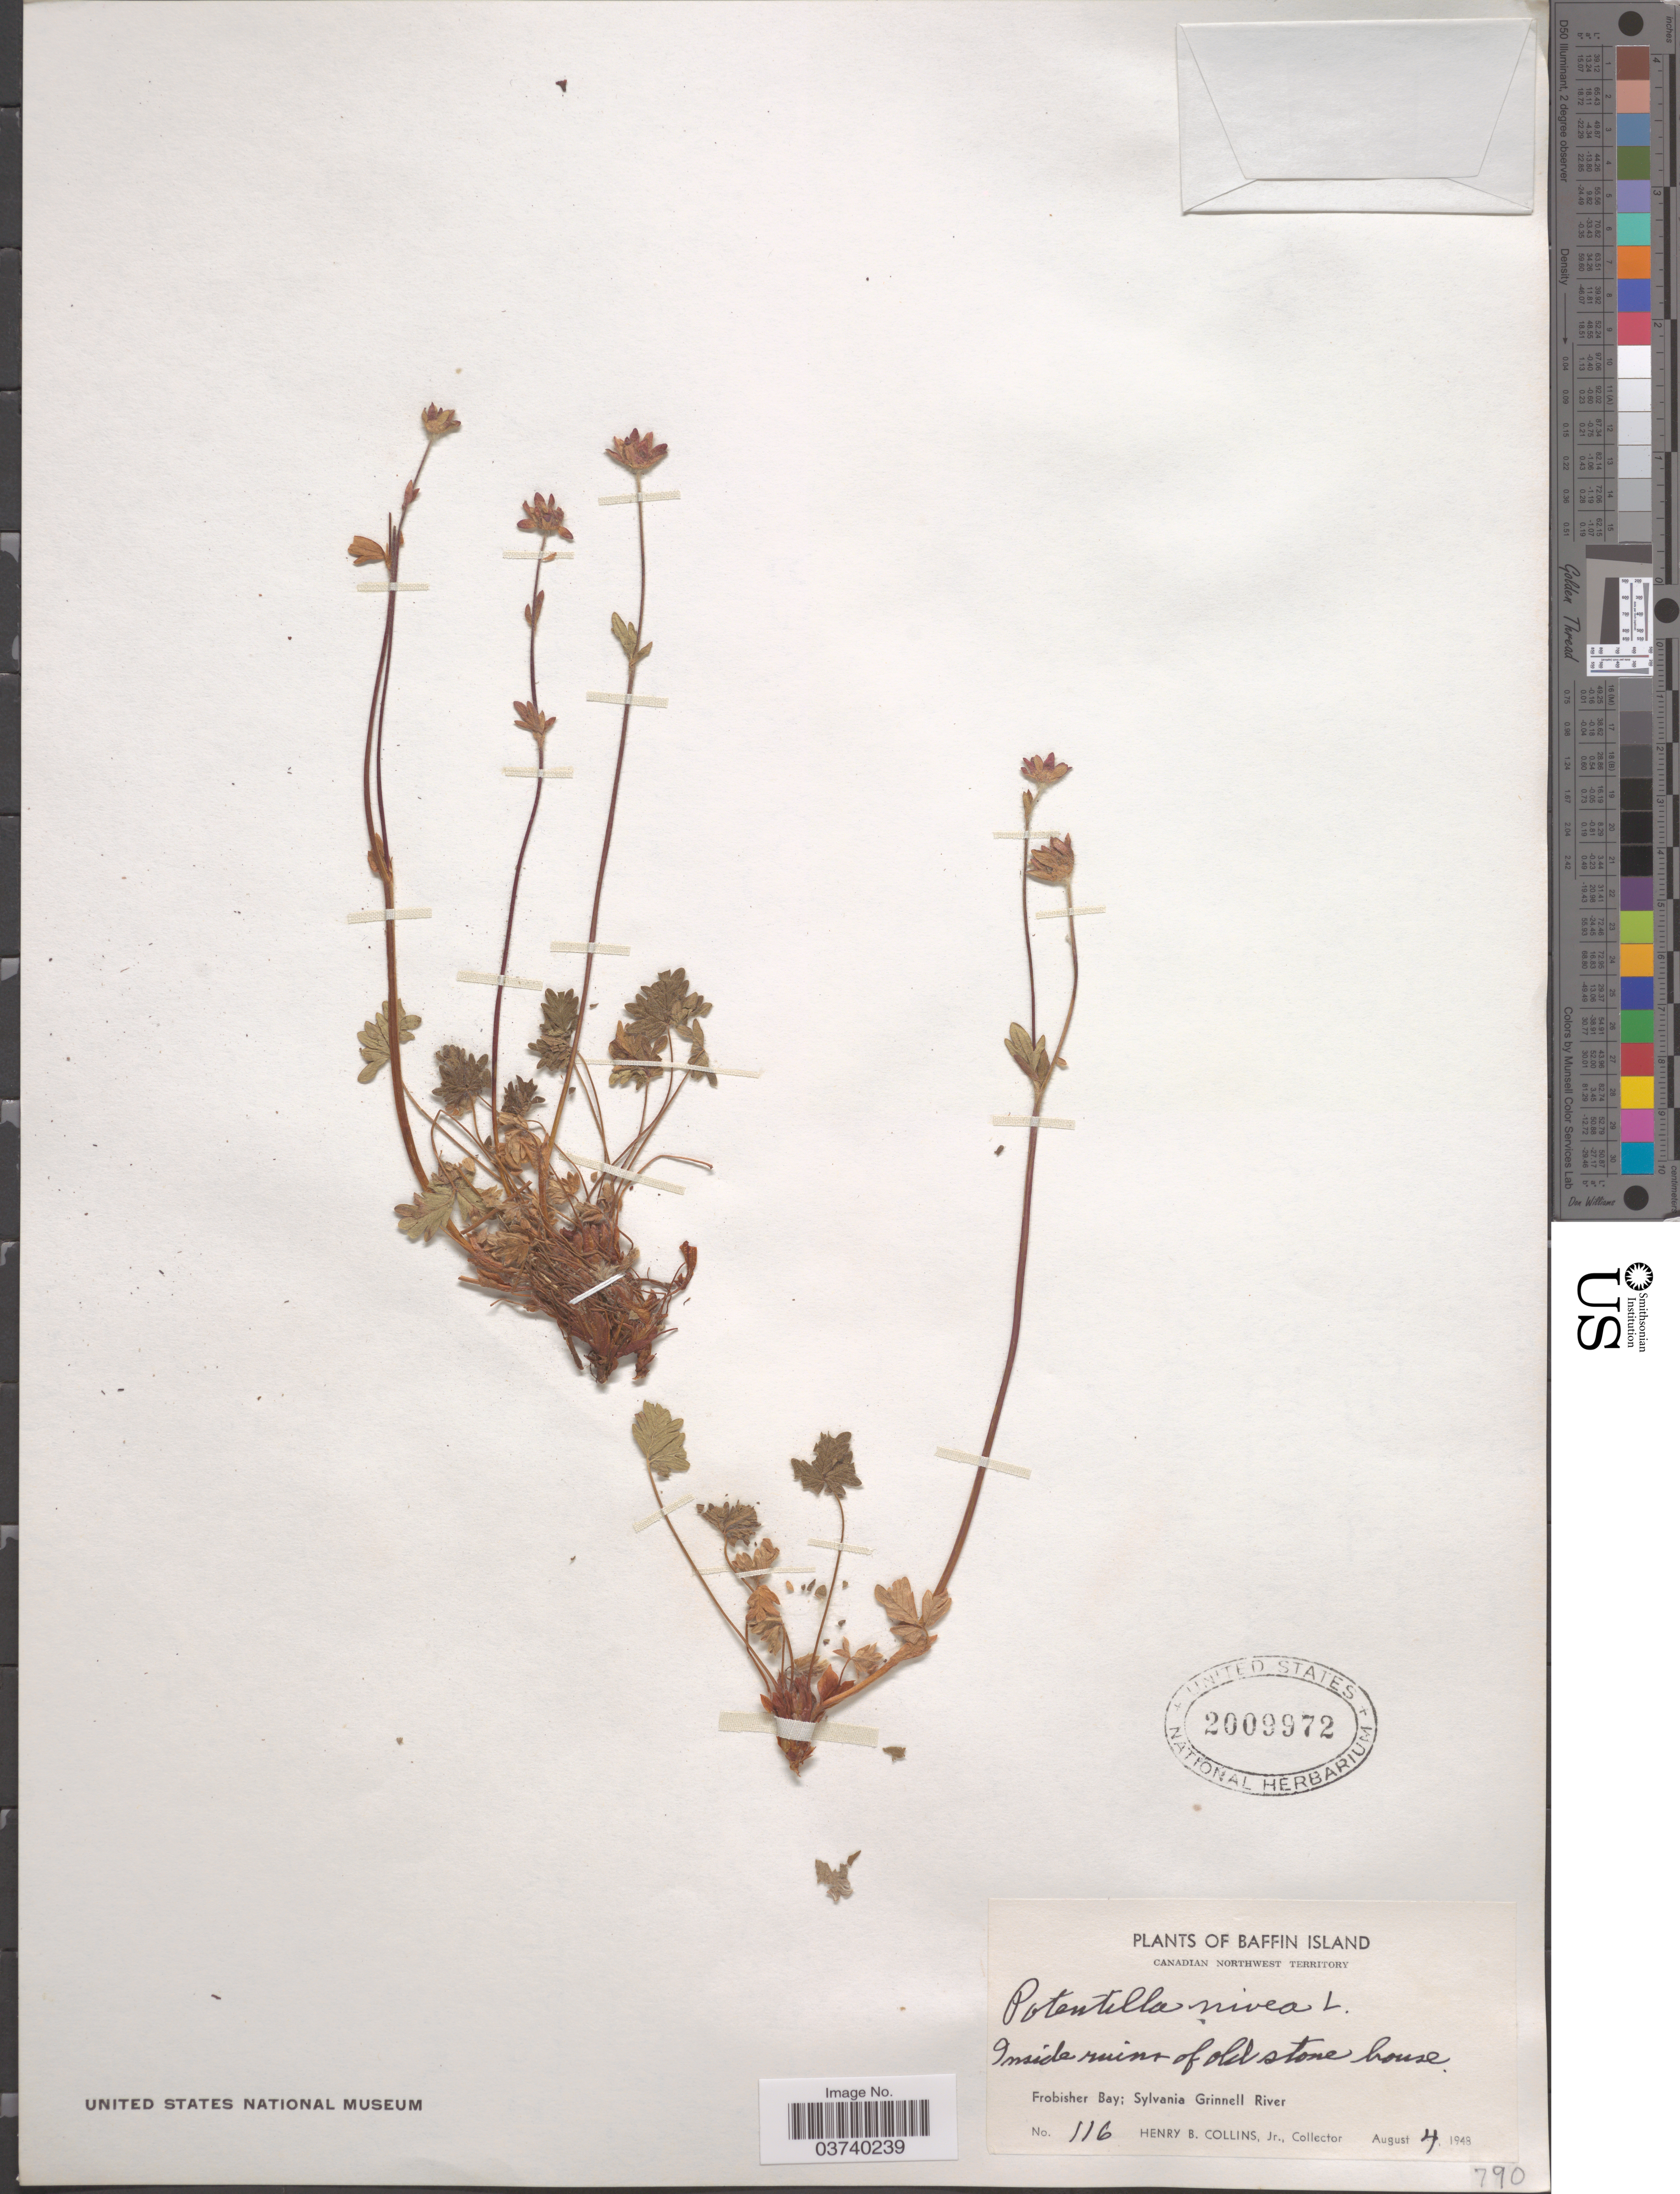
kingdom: Plantae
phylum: Tracheophyta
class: Magnoliopsida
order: Rosales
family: Rosaceae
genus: Potentilla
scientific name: Potentilla nivea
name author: L.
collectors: H. Collins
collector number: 116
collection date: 1948-08-04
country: Canada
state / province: Northwest Territories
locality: Baffin Island. Inside ruins of old stone house. Frobisher Bay; Sylvania Grinnell River.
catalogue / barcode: US 2009972